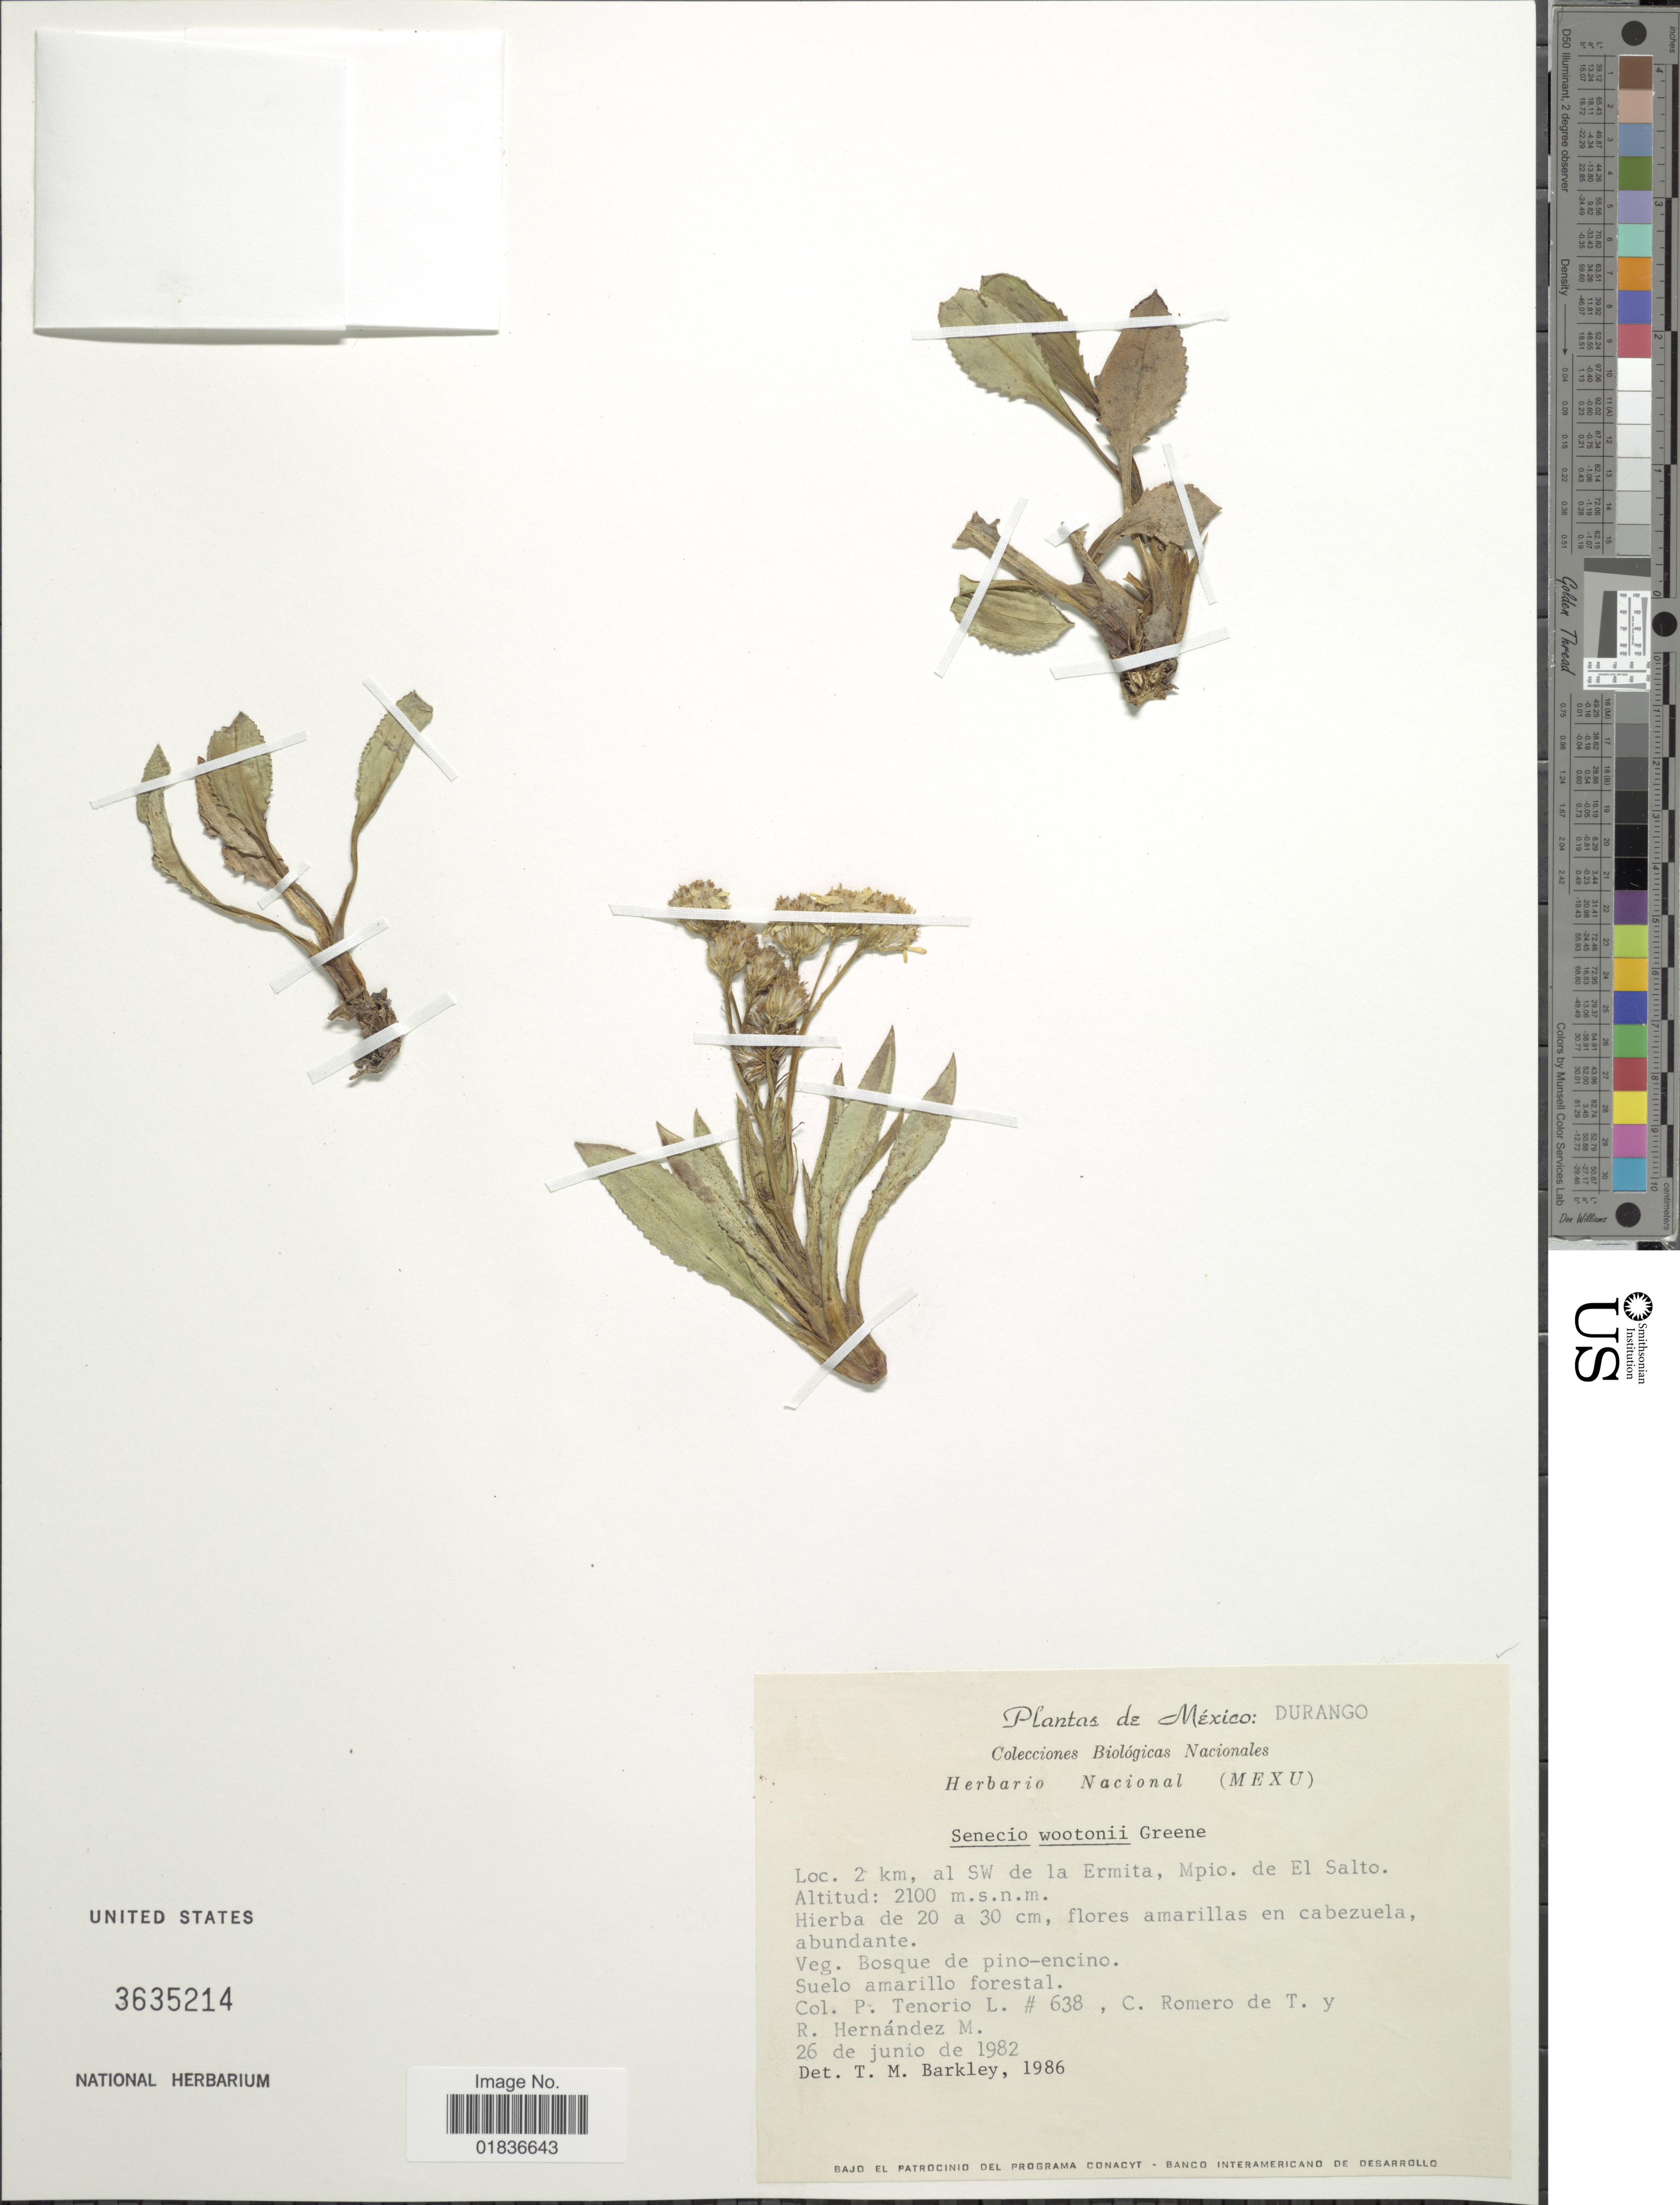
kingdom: Plantae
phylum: Tracheophyta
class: Magnoliopsida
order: Asterales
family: Asteraceae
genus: Senecio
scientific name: Senecio wootonii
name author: Greene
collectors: P. Tenorio L., C. Romero de T. & R. Hernández M.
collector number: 638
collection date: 1982-06-26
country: Mexico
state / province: Durango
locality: Durango. 2 km, al SW de la Ermita, Mpio. de El Salto.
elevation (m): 2100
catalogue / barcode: US 3635214